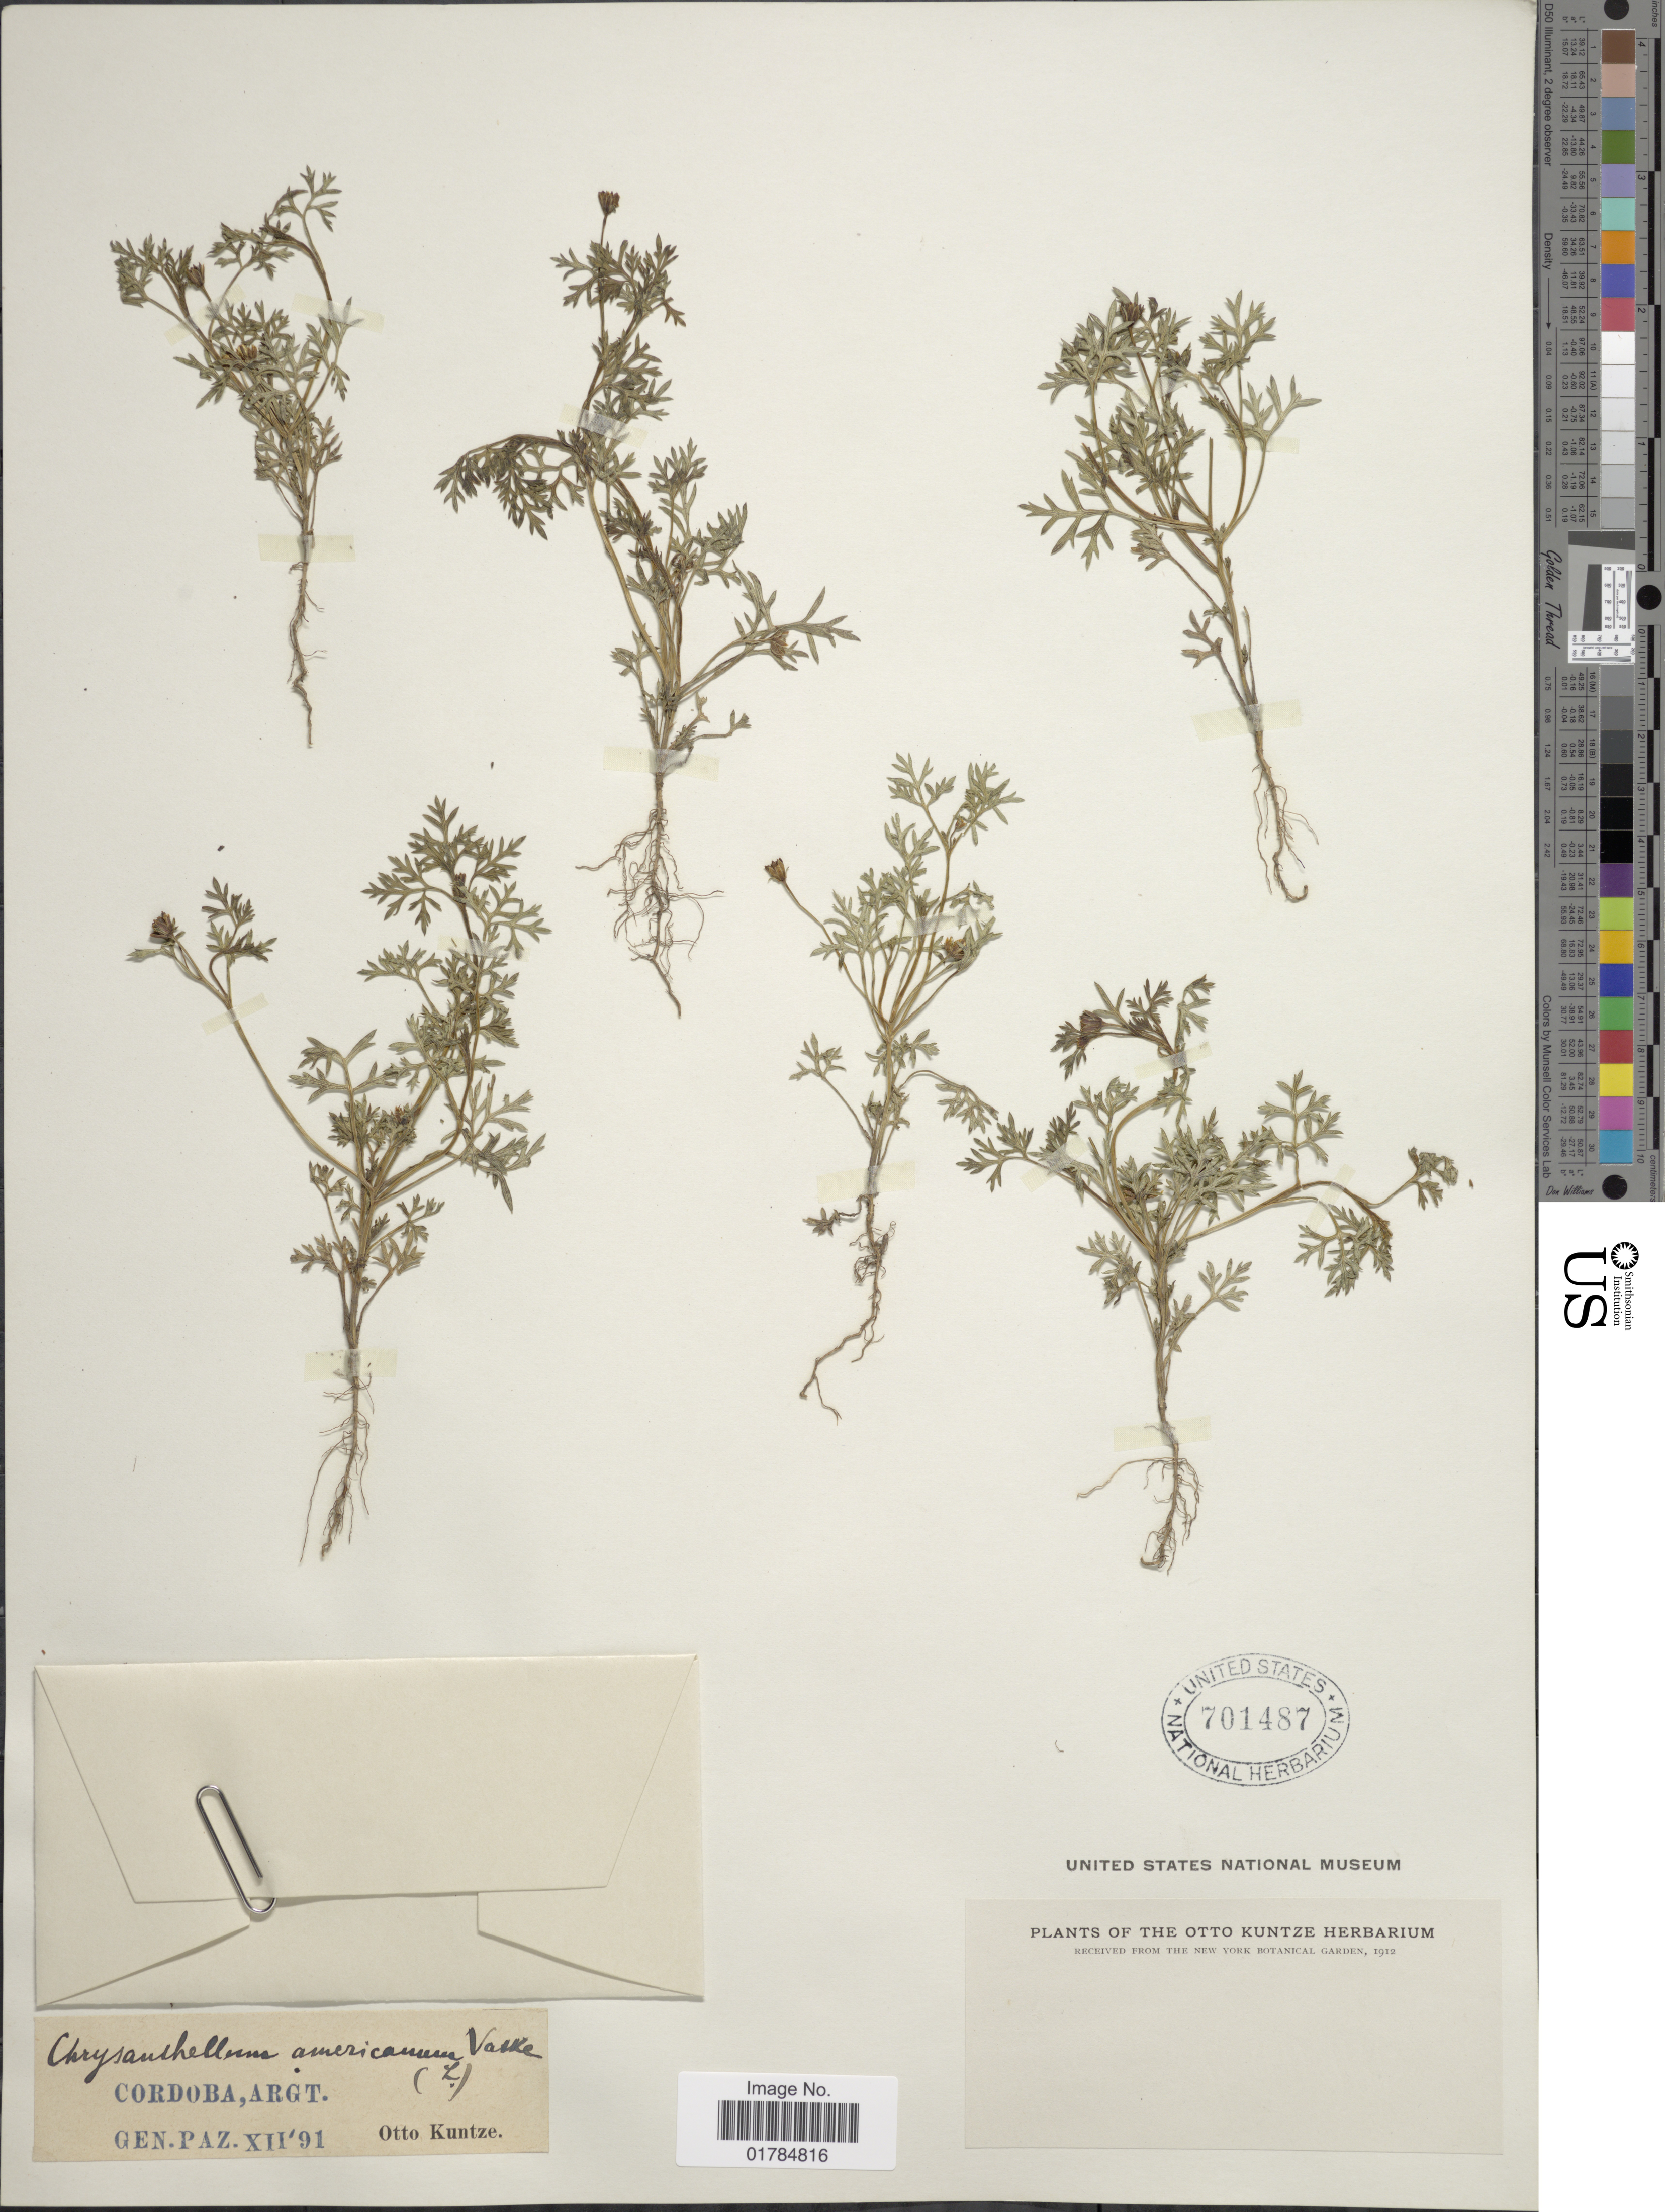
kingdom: Plantae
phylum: Tracheophyta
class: Magnoliopsida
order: Asterales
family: Asteraceae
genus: Chrysanthellum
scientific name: Chrysanthellum americanum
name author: (L.) Vatke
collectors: C.E.O. Kuntze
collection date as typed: Transcribed d/m/y: /12/91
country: Argentina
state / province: Cordoba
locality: Gen Paz.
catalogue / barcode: US 701487